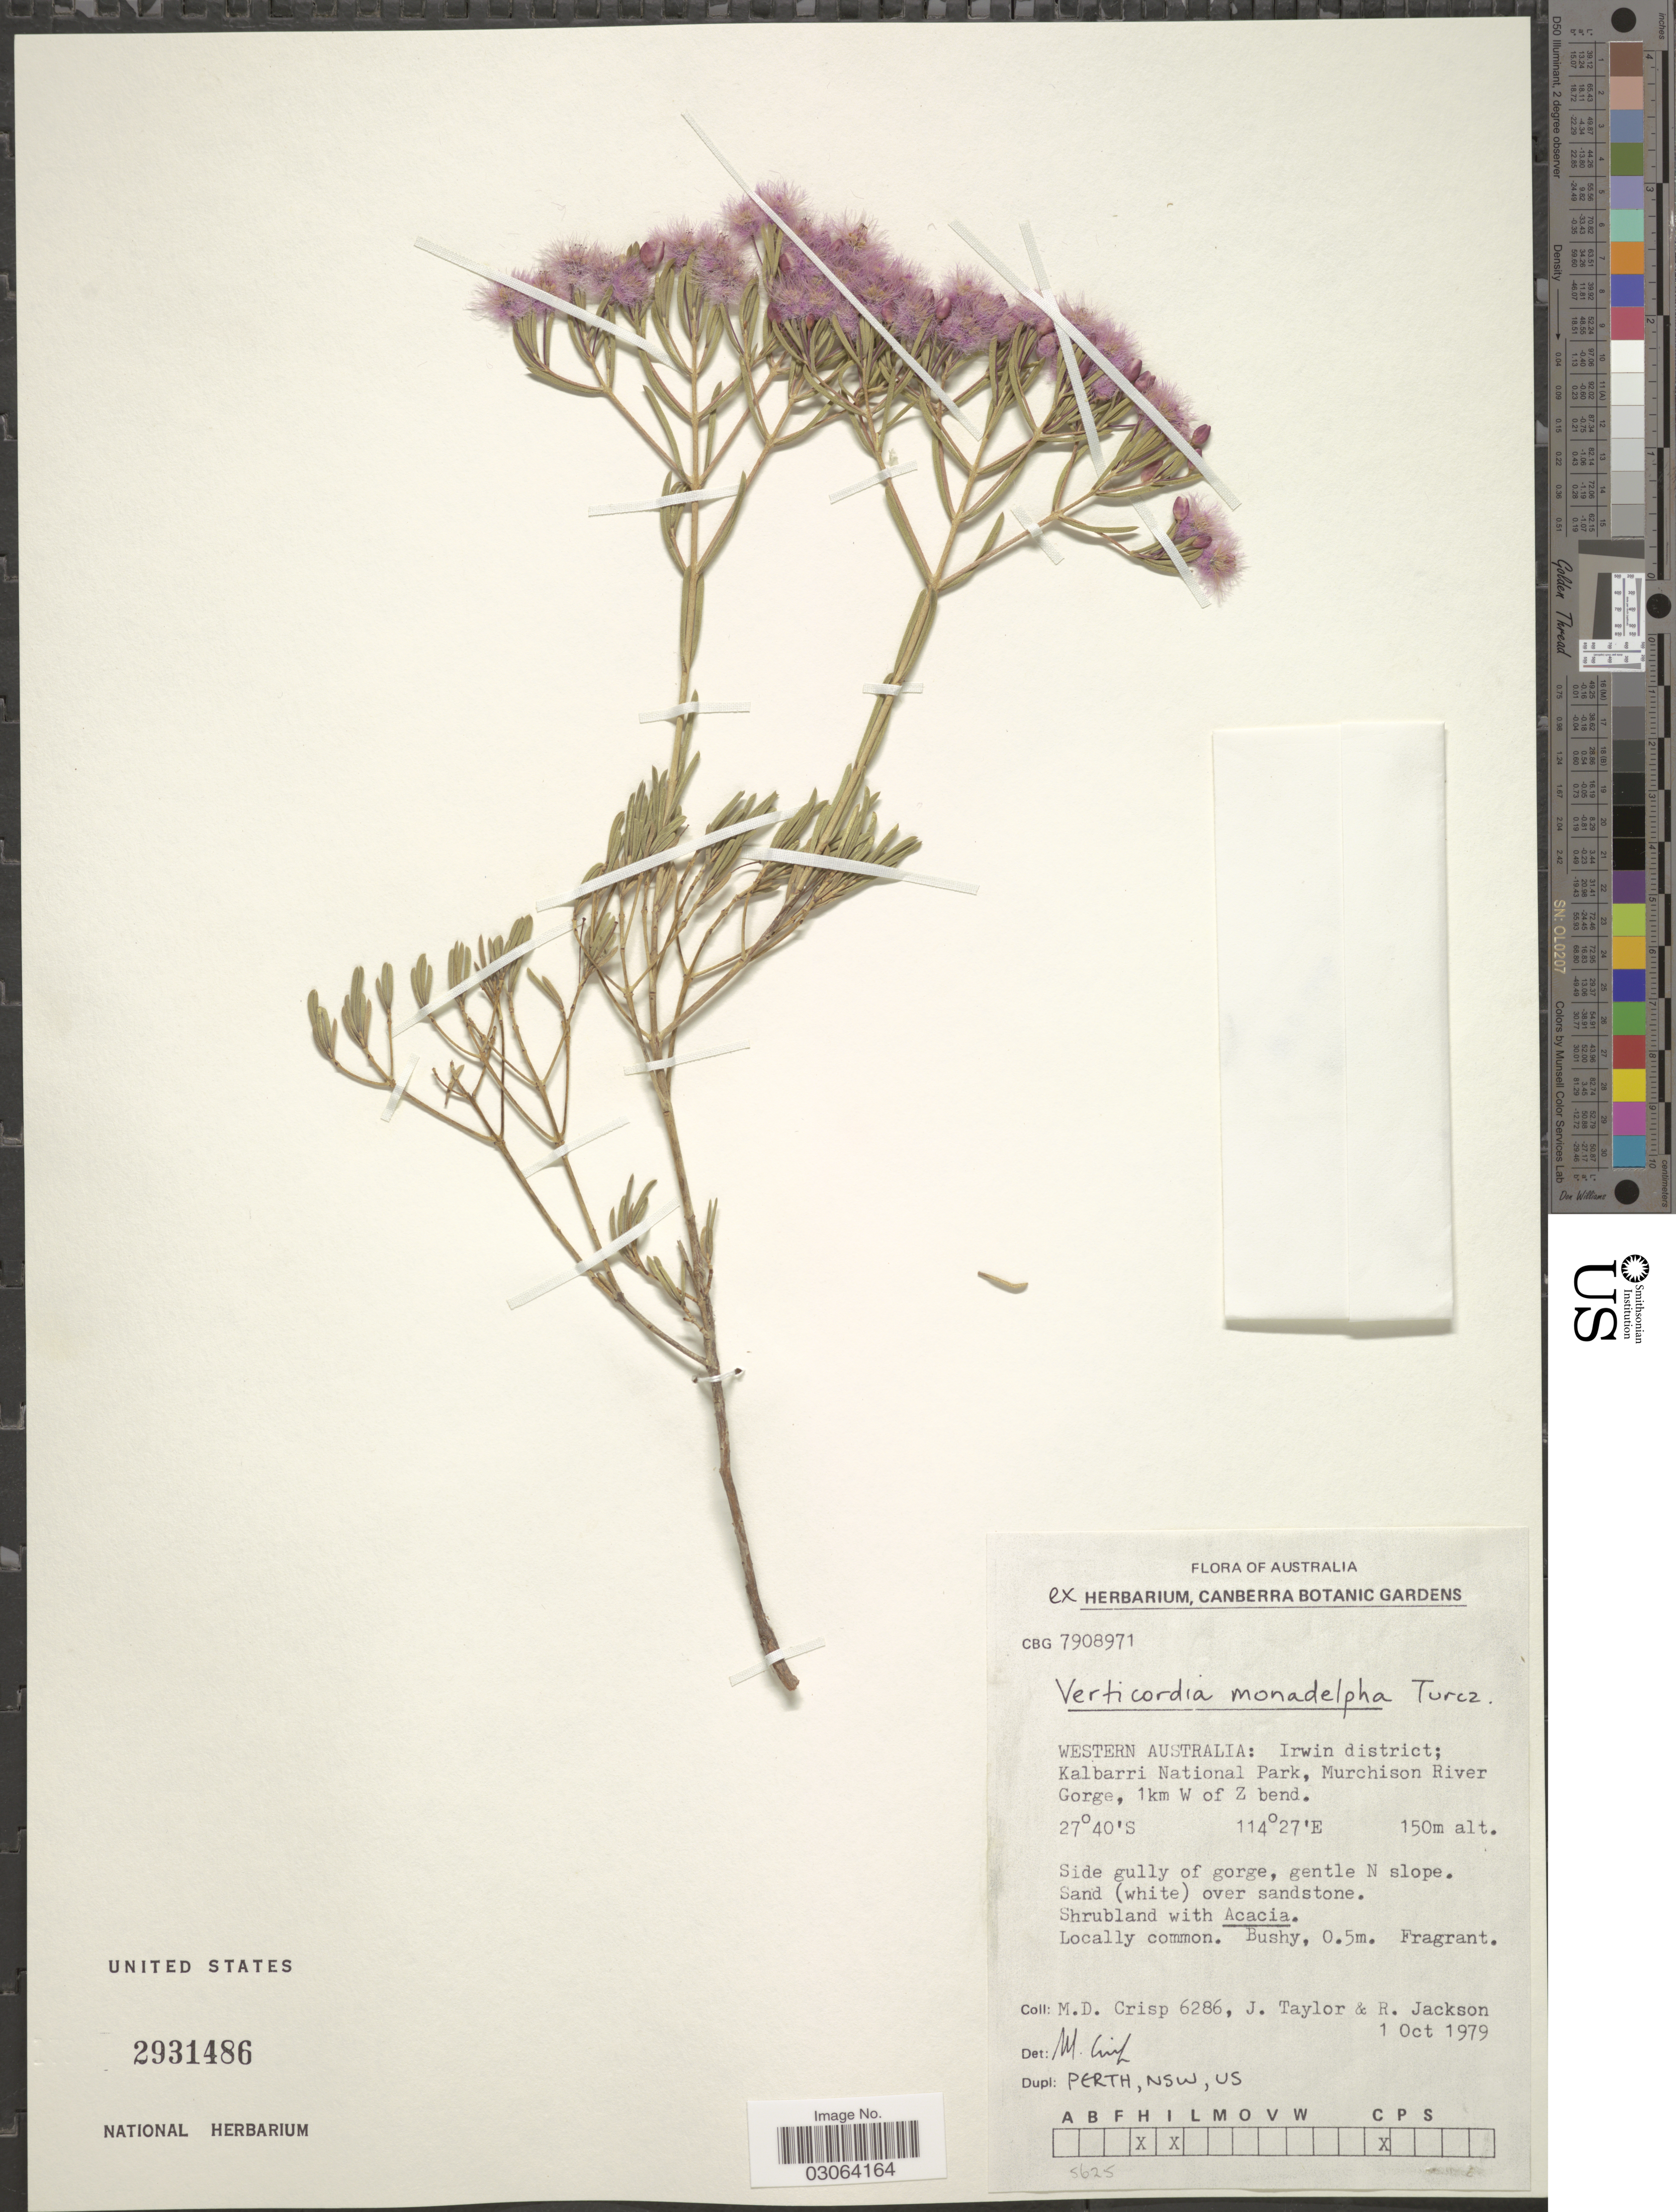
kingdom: Plantae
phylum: Tracheophyta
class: Magnoliopsida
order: Myrtales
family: Myrtaceae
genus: Verticordia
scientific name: Verticordia monadelpha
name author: Turcz.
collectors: M. Crisp, J. Taylor & R. Jackson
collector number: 6286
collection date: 1979-10-01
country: Australia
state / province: Western Australia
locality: Irwin district; Kalbarri National Park, Murchison River Gorge, 1 km W of Z bend.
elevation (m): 150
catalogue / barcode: US 2931486